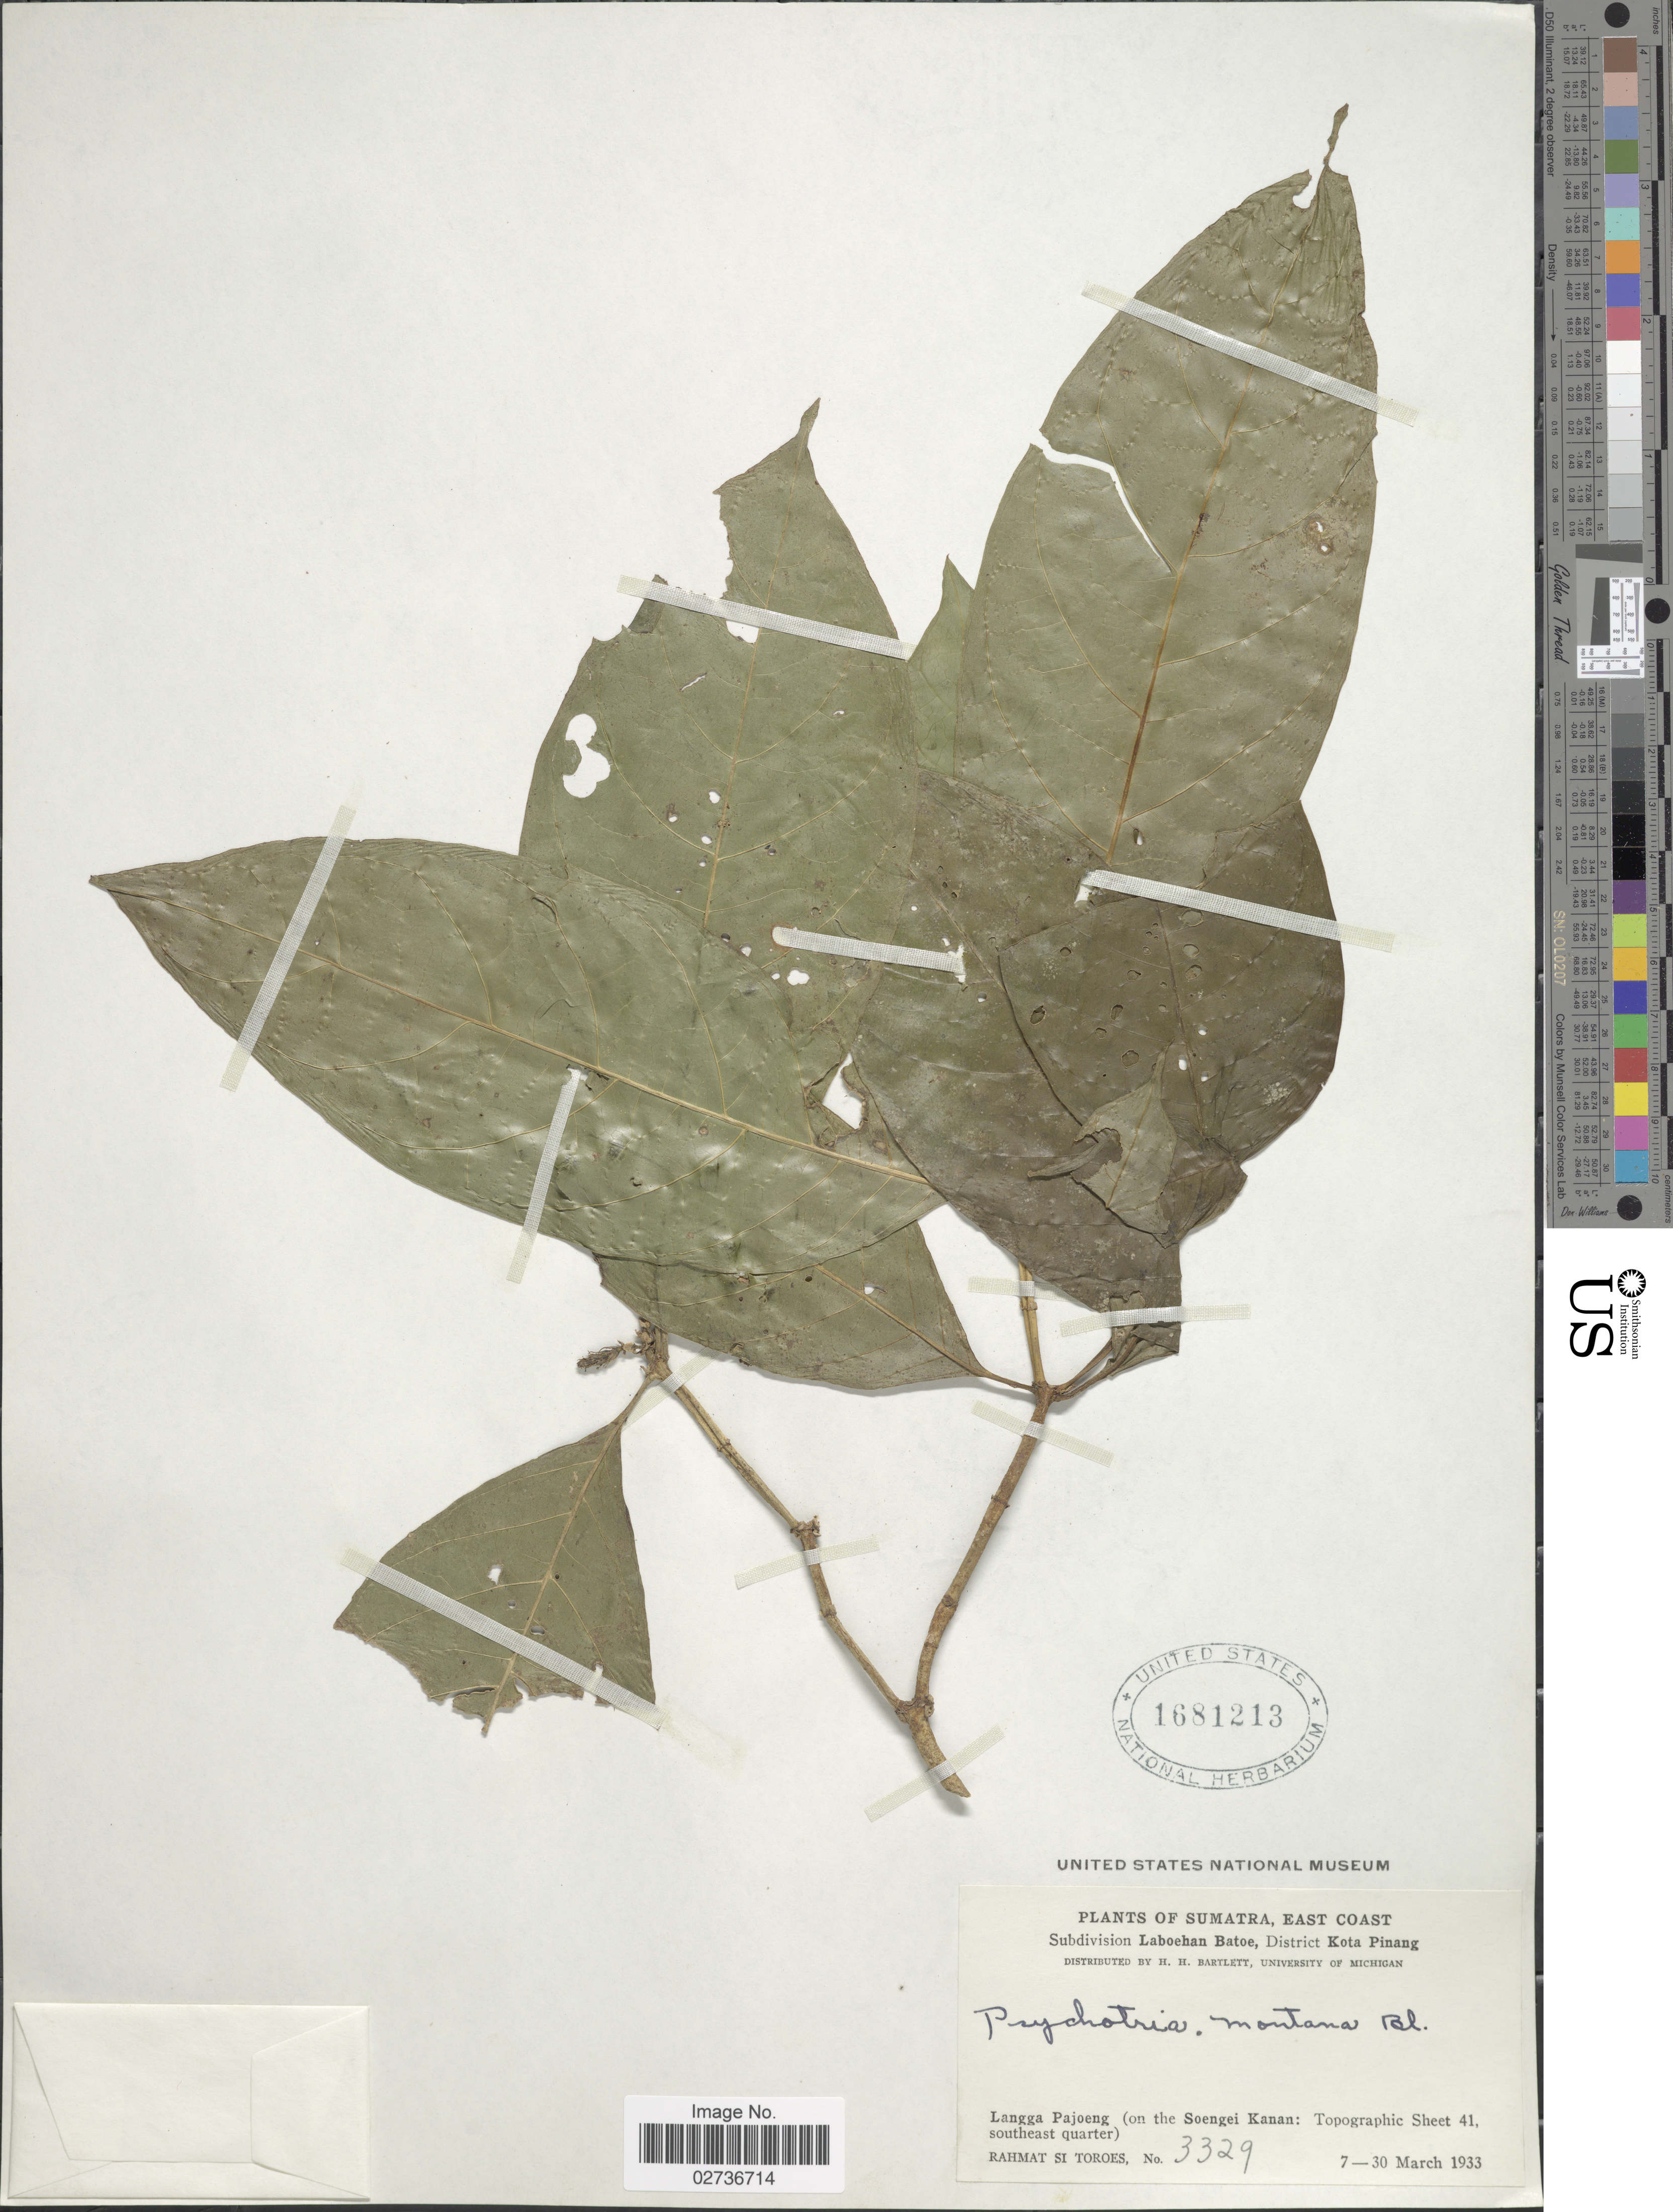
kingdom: Plantae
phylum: Tracheophyta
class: Magnoliopsida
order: Gentianales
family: Rubiaceae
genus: Psychotria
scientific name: Psychotria montana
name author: Blume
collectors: Rahmat Si Boeea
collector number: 3329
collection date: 1933-03-07/1933-03-30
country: Indonesia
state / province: Sumatra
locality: Sumatra, East Coast, Laboehan Batoe, District Kota Pinang, Lannga Pajoeng (on the Soengei Kanan: Topographic Sheet 41, southeast quarter)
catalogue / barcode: US 1681213